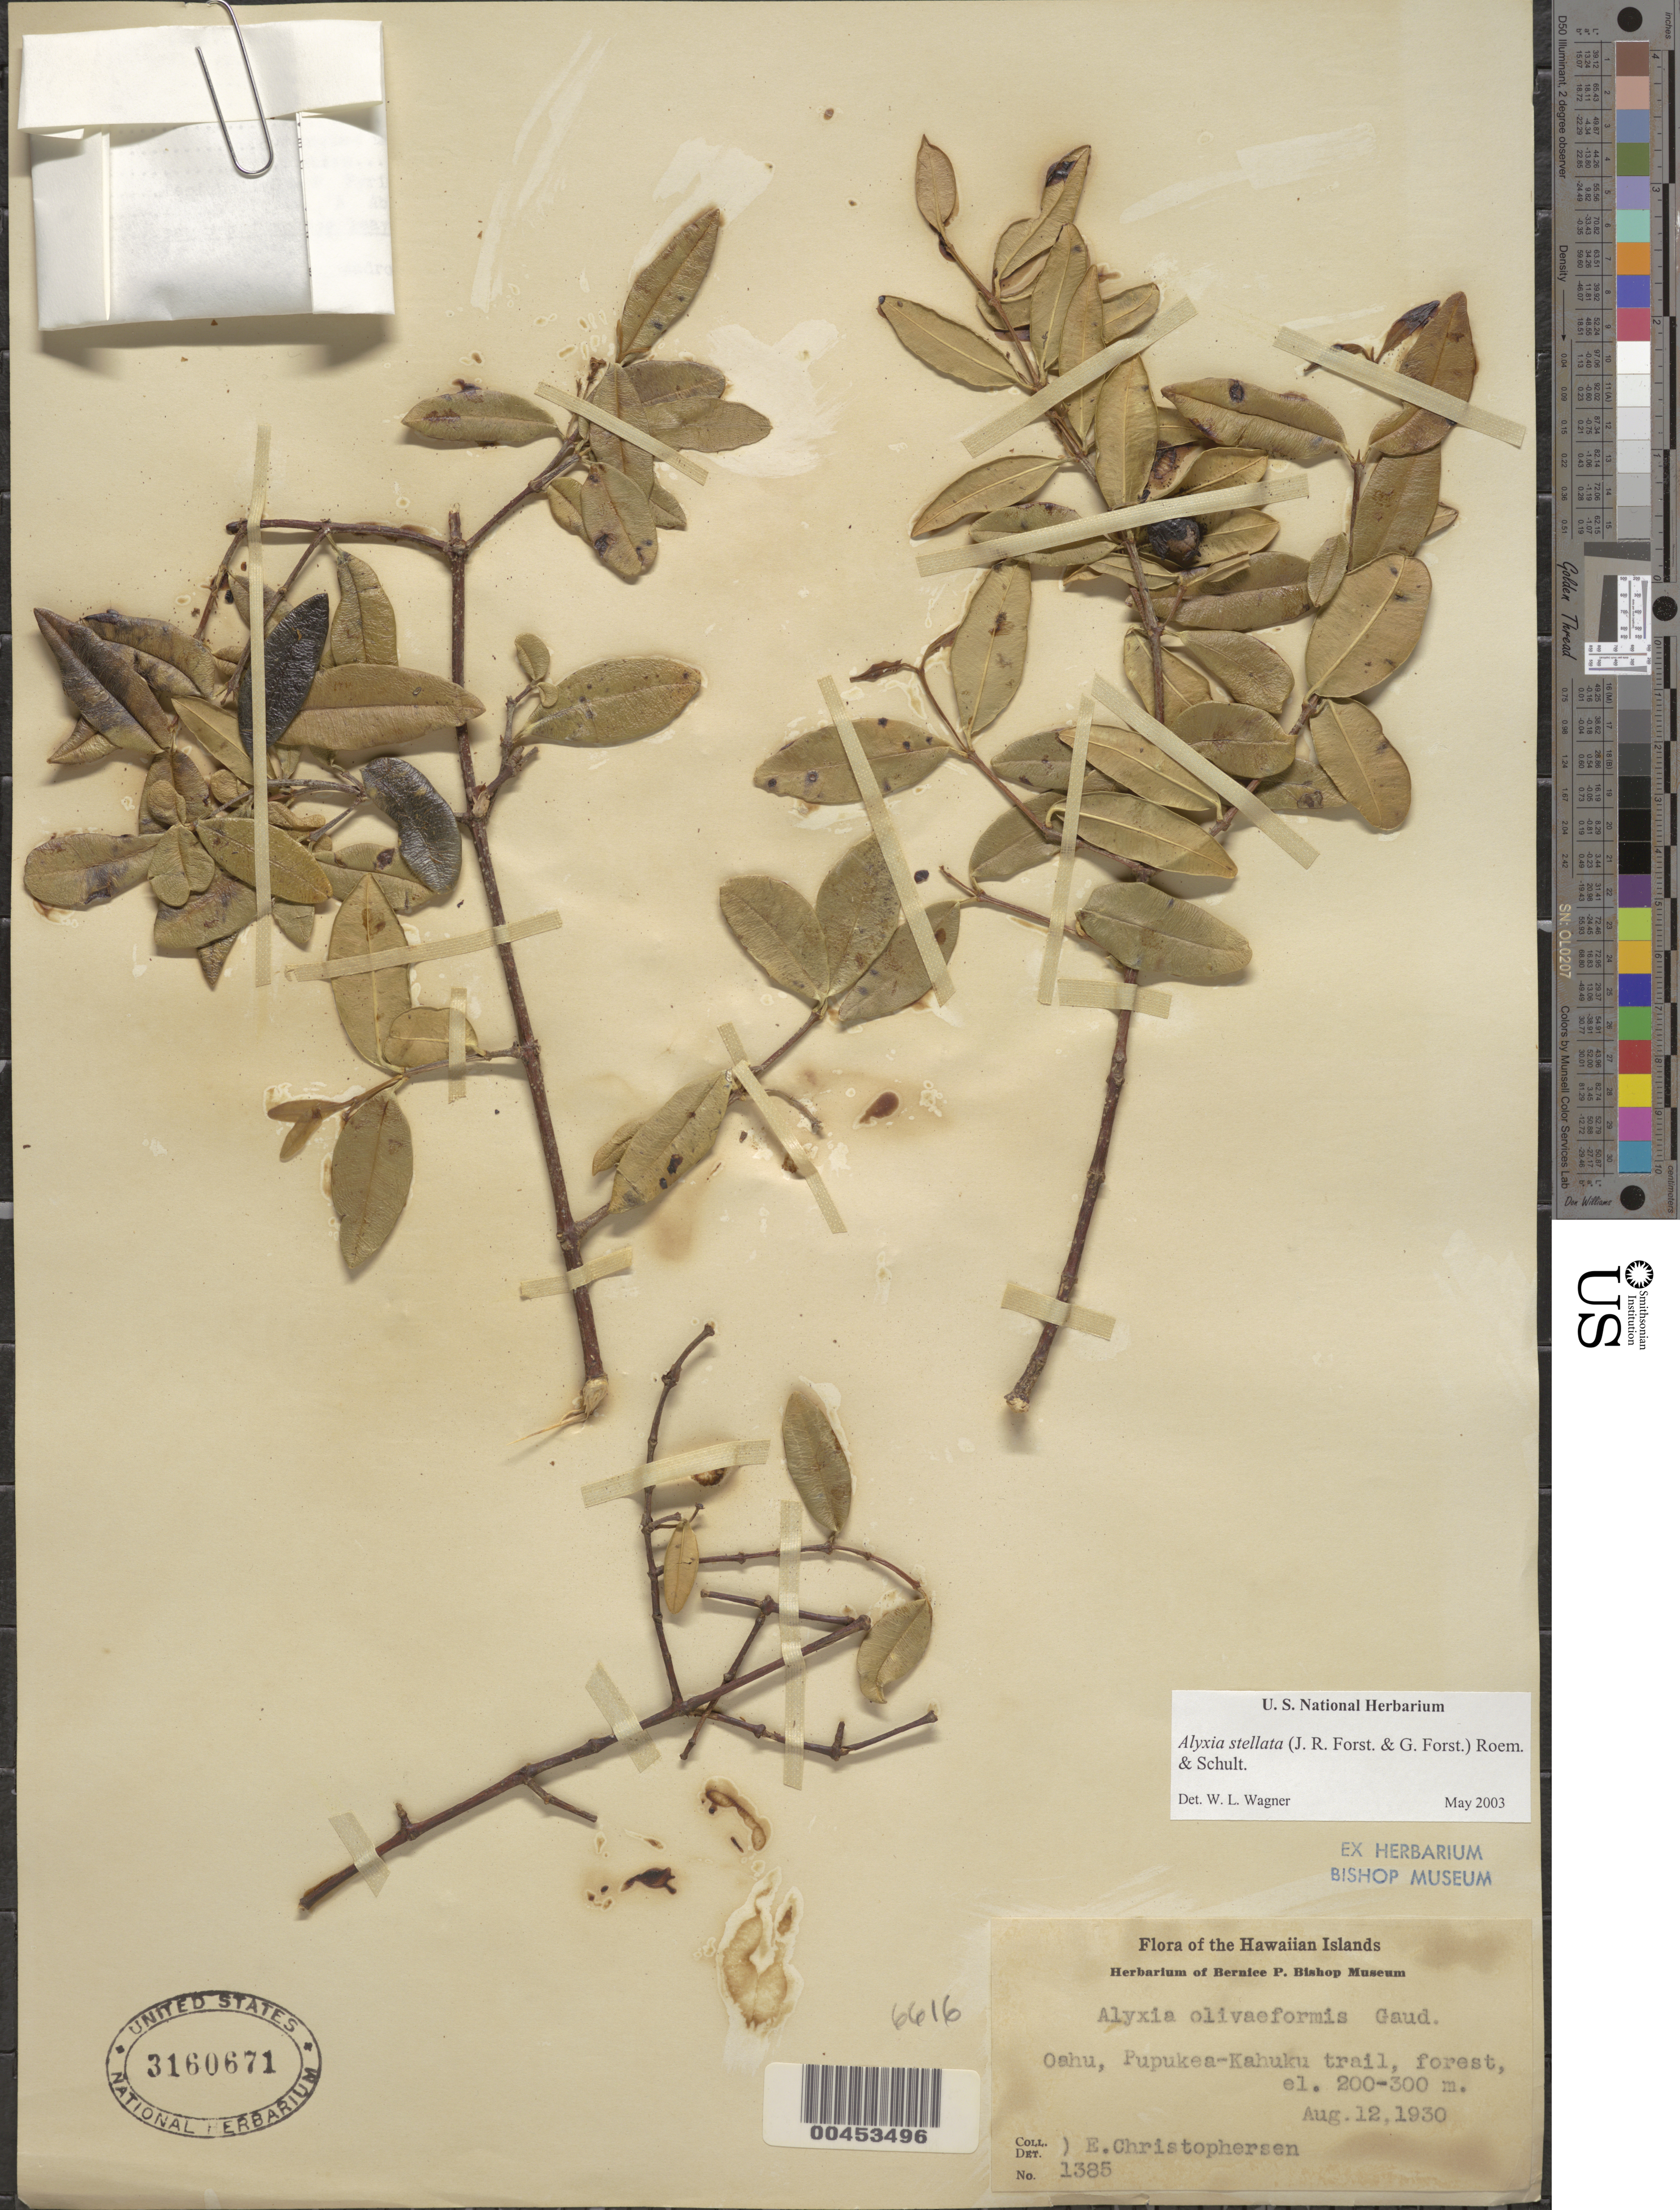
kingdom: Plantae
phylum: Tracheophyta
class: Magnoliopsida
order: Gentianales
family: Apocynaceae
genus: Alyxia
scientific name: Alyxia stellata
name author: (J.R. Forst. & G. Forst.) Roem. & Schult.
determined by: Wagner, W. L., (BOT), Smithsonian Institution - National Museum of Natural History (UNITED STATES)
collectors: E. Christophersen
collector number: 1385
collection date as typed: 12 Aug 1930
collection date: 1930-08-12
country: United States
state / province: Hawaii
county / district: Honolulu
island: Oahu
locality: Pupukea-Kahuku Trail.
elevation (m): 200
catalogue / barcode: US 3160671